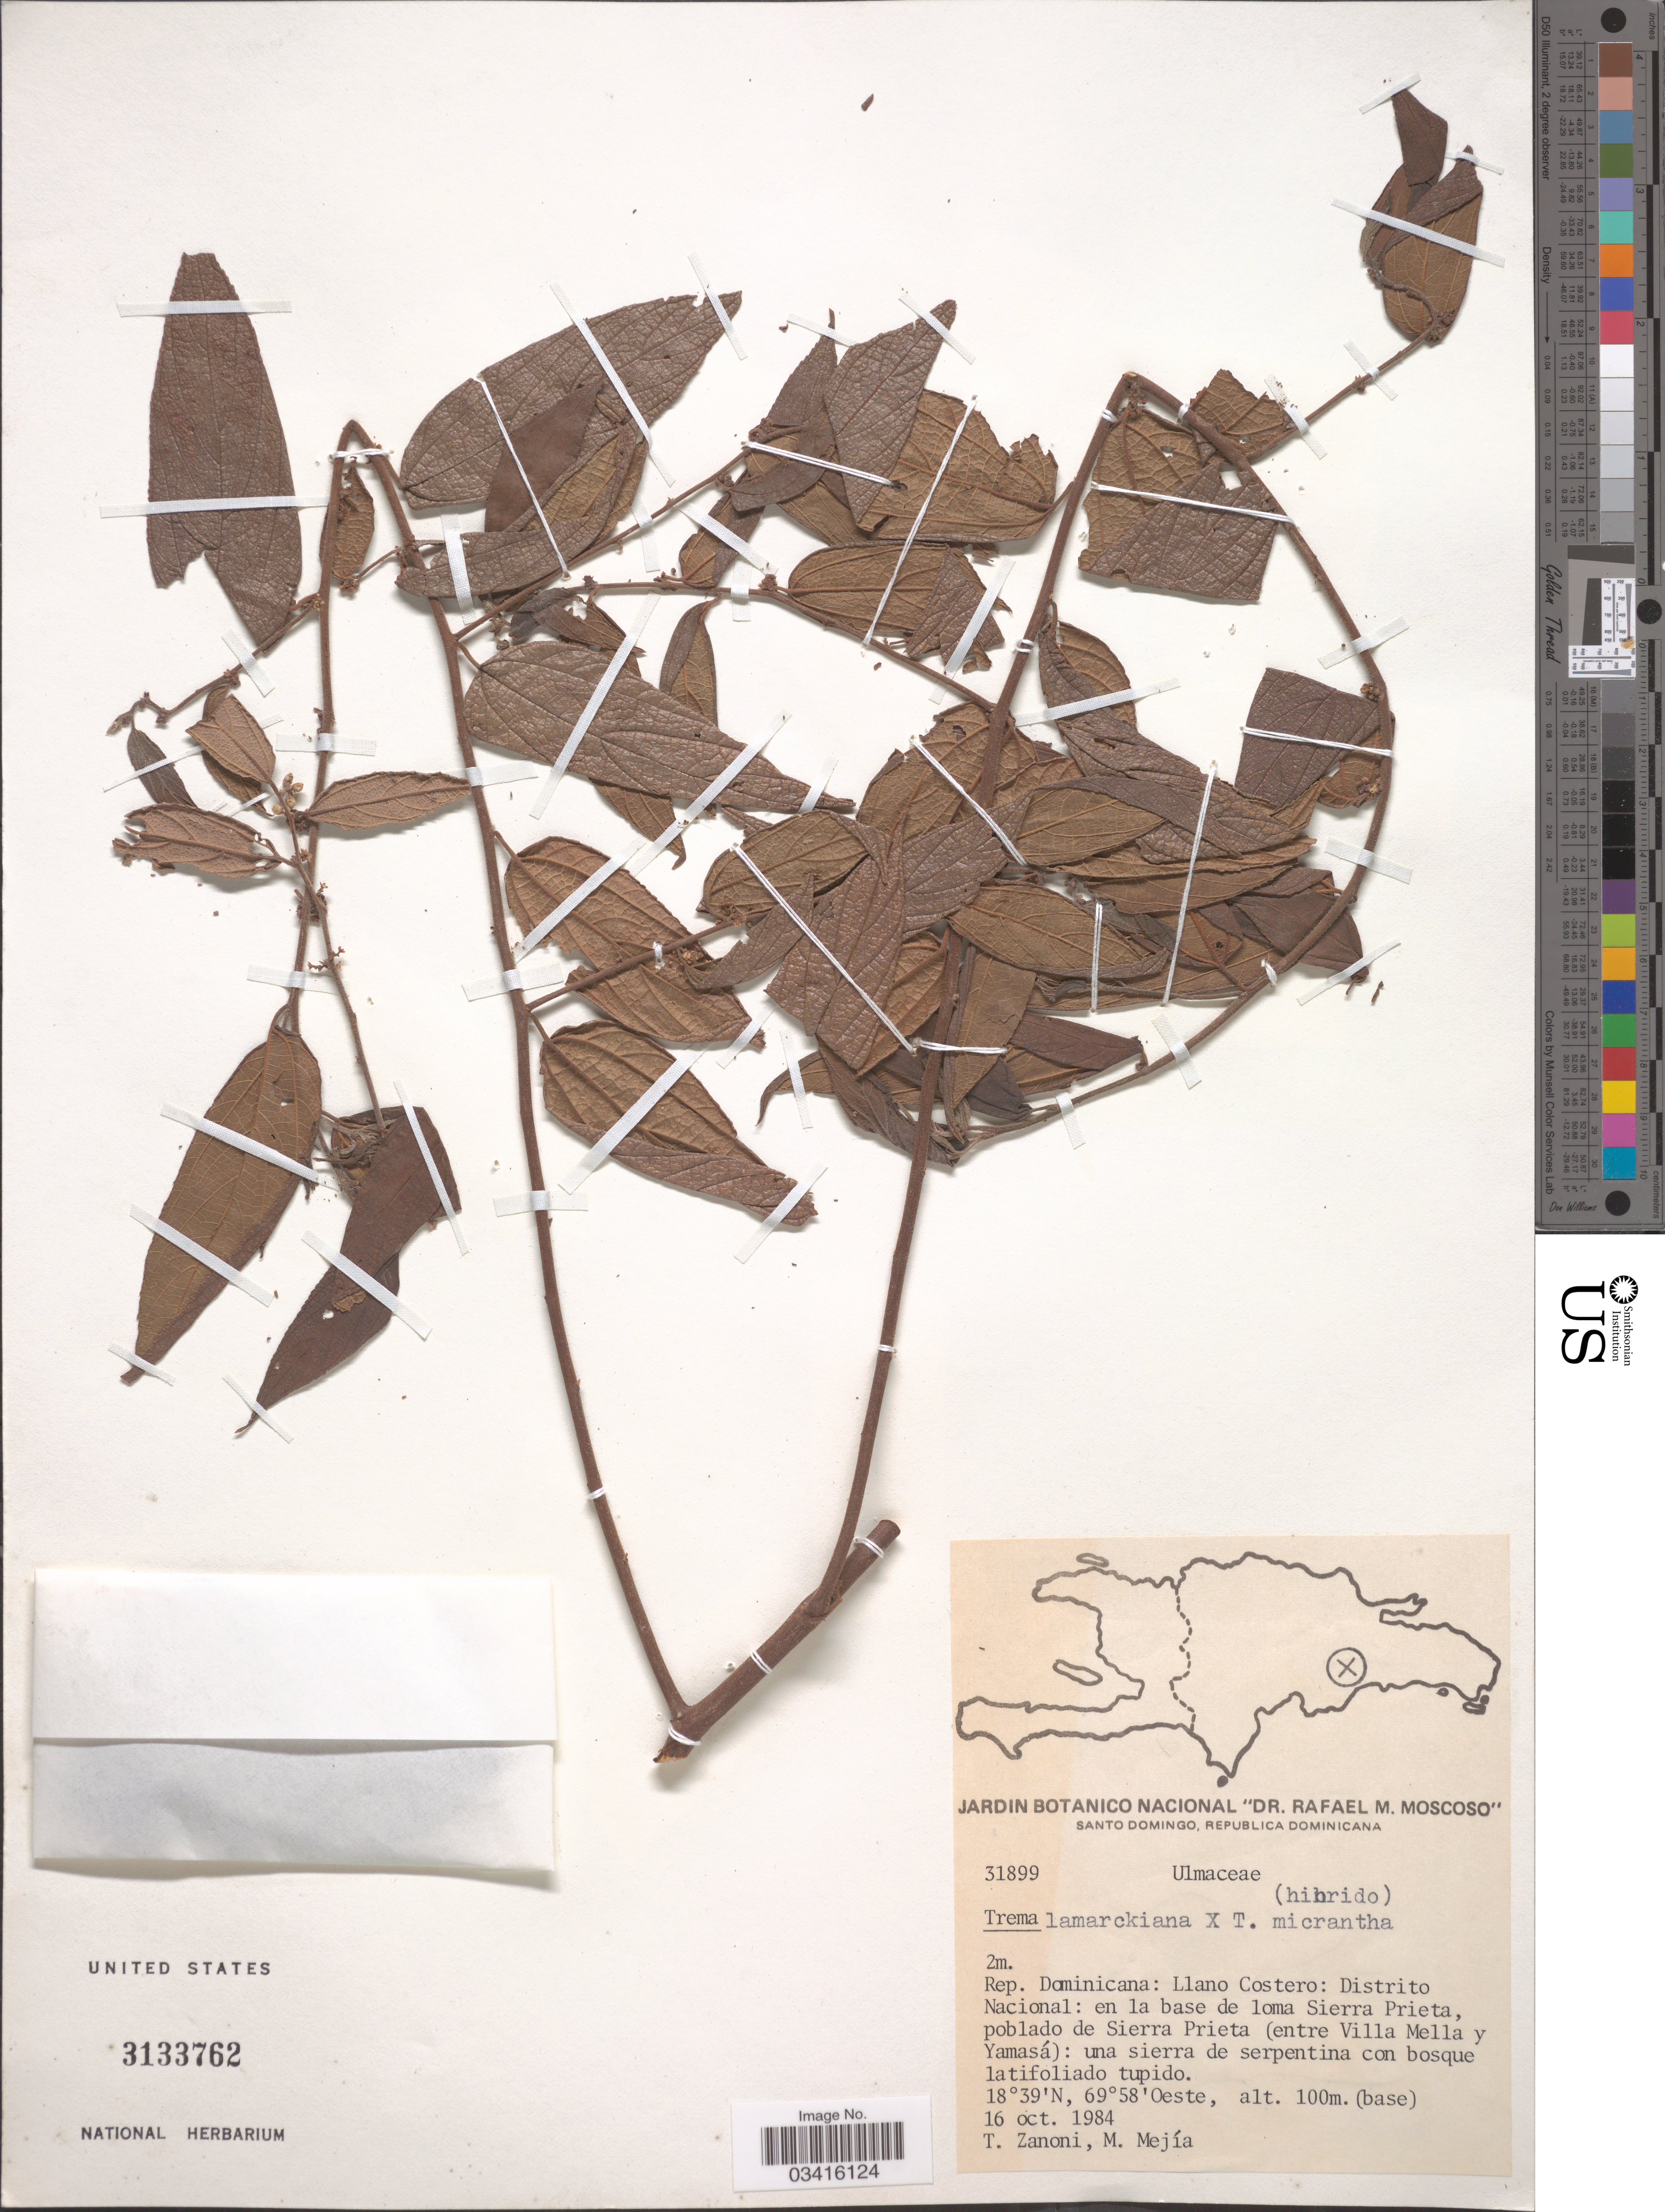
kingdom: Plantae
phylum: Tracheophyta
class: Magnoliopsida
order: Rosales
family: Cannabaceae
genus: Trema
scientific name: Trema lamarckianum x T. micranthum (L.) Blume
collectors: T. Zanoni & M. Mejia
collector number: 31899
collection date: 1984-10-16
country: Dominican Republic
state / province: Distrito Nacional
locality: Llano Costero: en la base de loma Sierra Prieta, poblado de Sierra Prieta (entre Villa Mella y Yamasá).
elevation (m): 100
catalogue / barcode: US 3133762